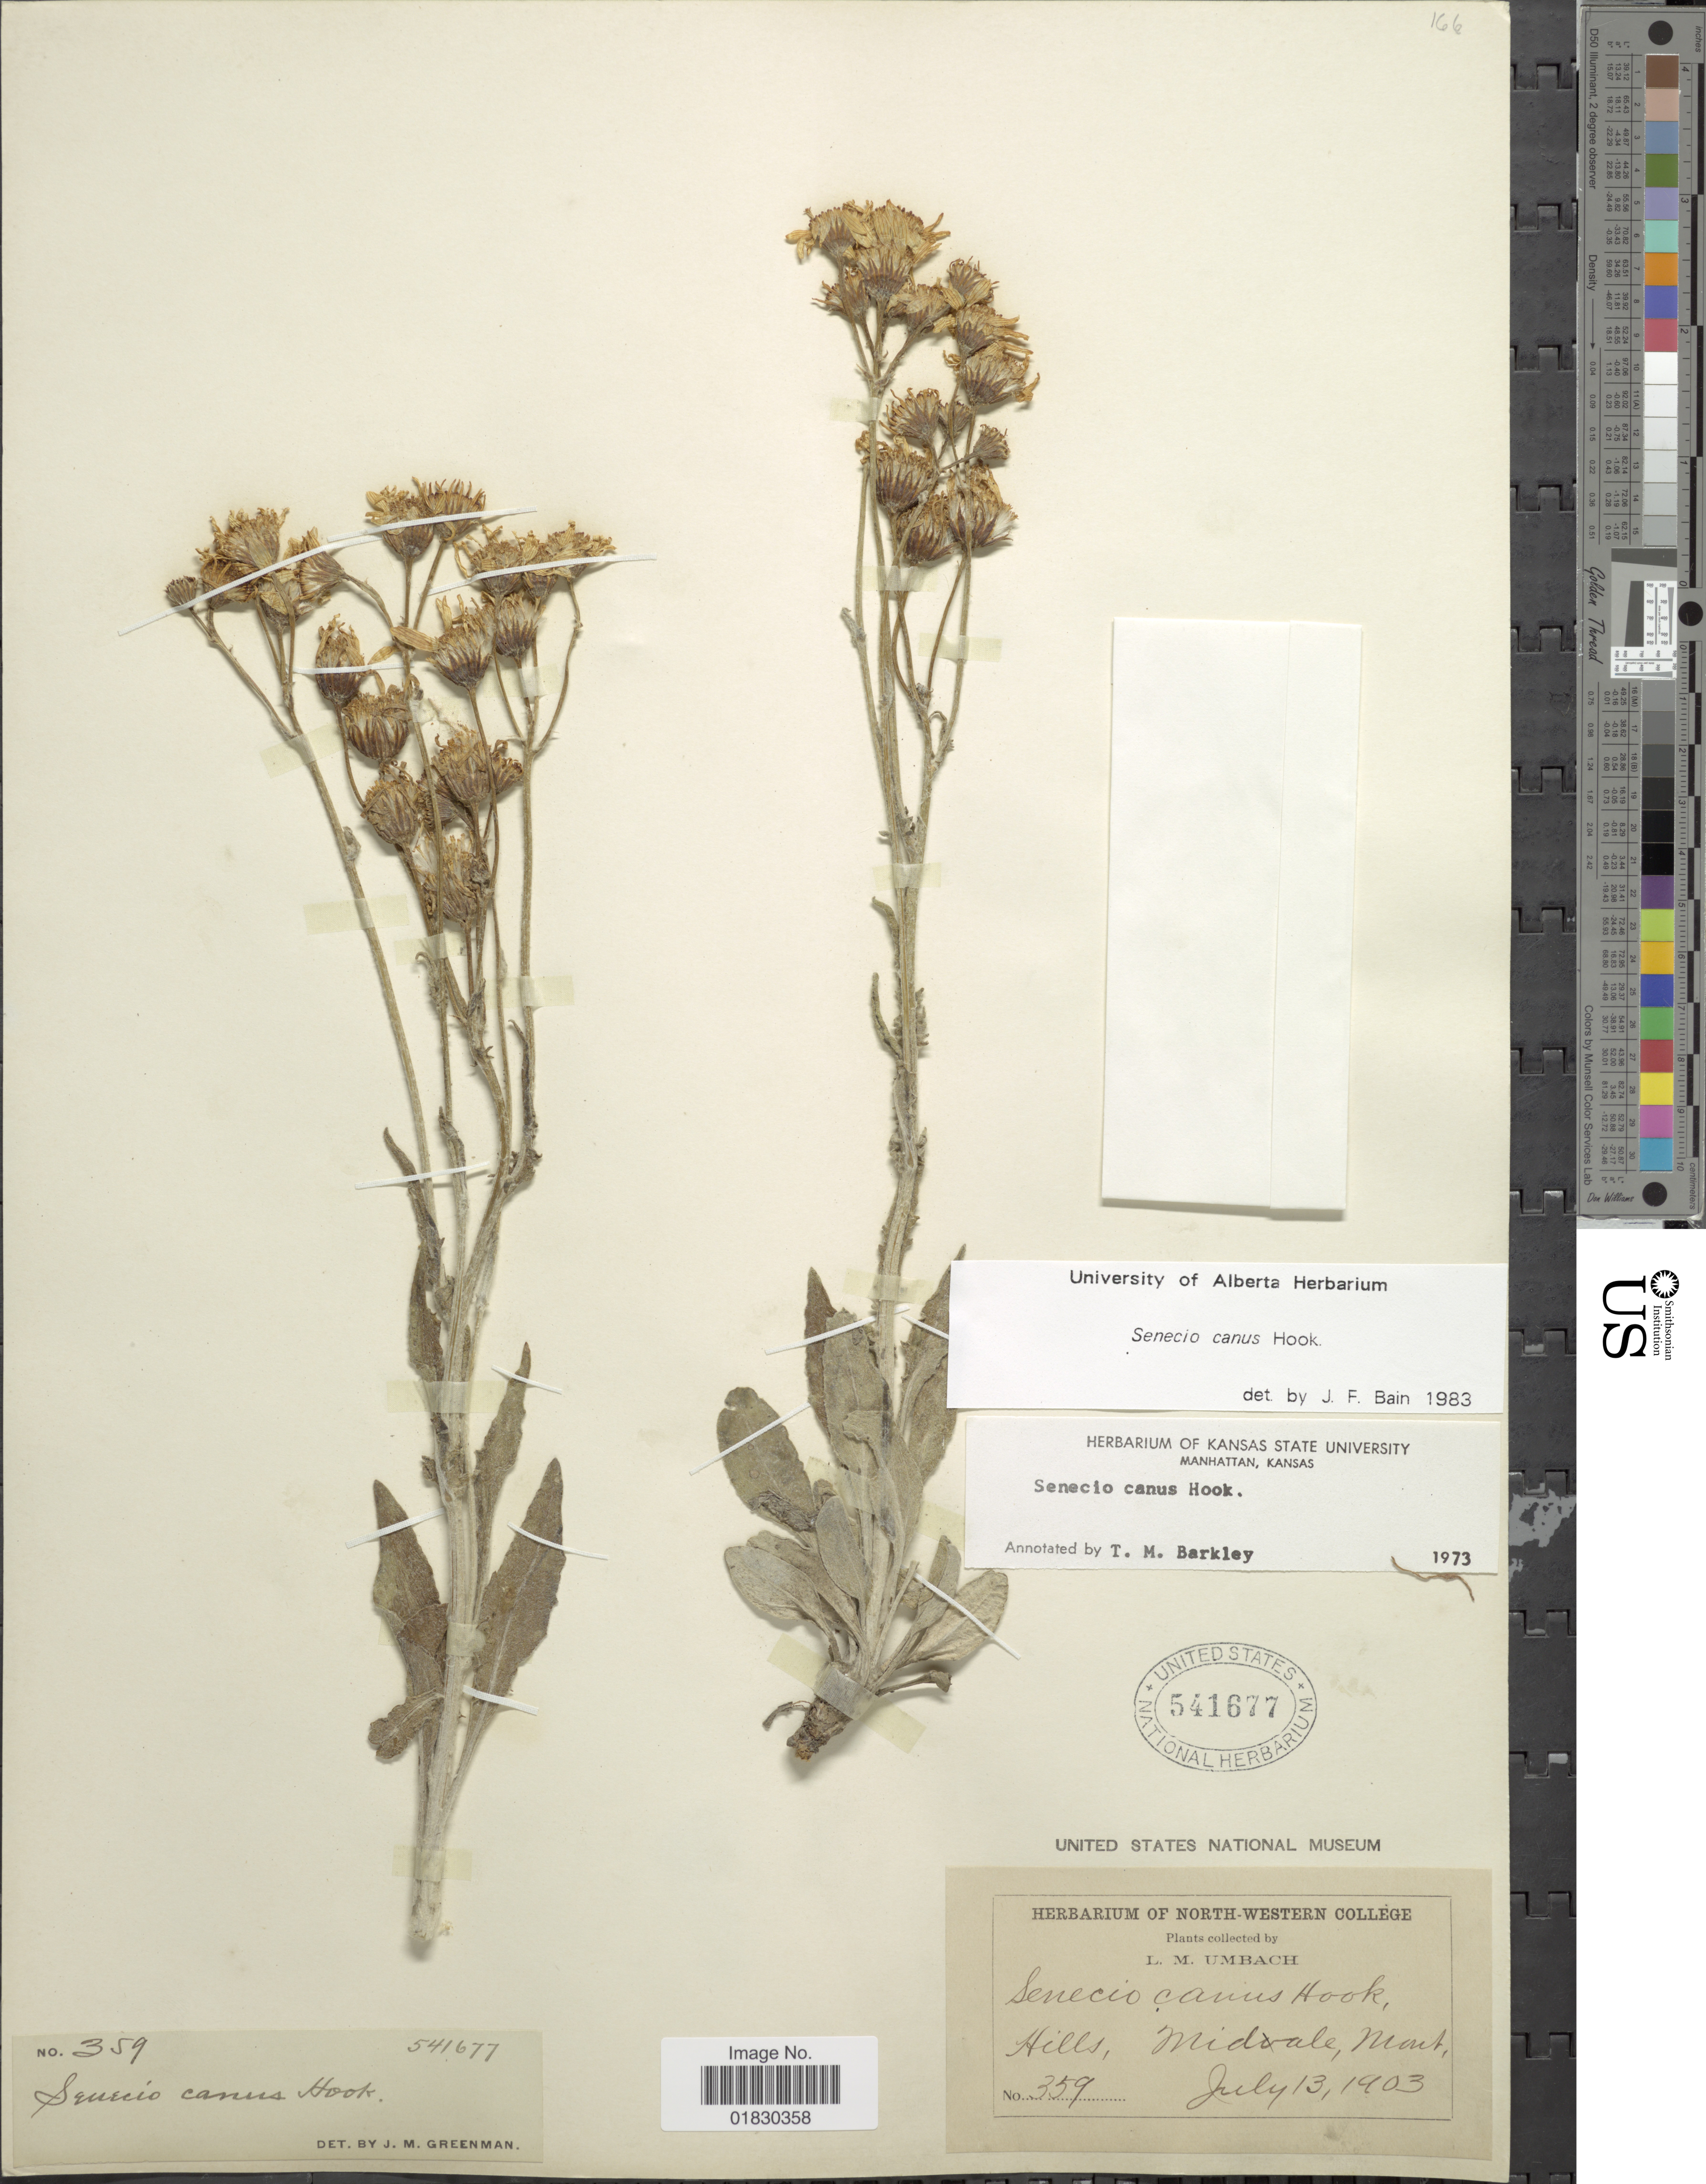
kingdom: Plantae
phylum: Tracheophyta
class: Magnoliopsida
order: Asterales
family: Asteraceae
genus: Packera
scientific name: Packera cana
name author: (Hook.) W.A. Weber & Á. Löve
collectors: L. M. Umbach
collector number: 359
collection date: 1903-07-13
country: United States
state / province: Montana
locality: Hills, Midvale, Mont.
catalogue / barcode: US 541677